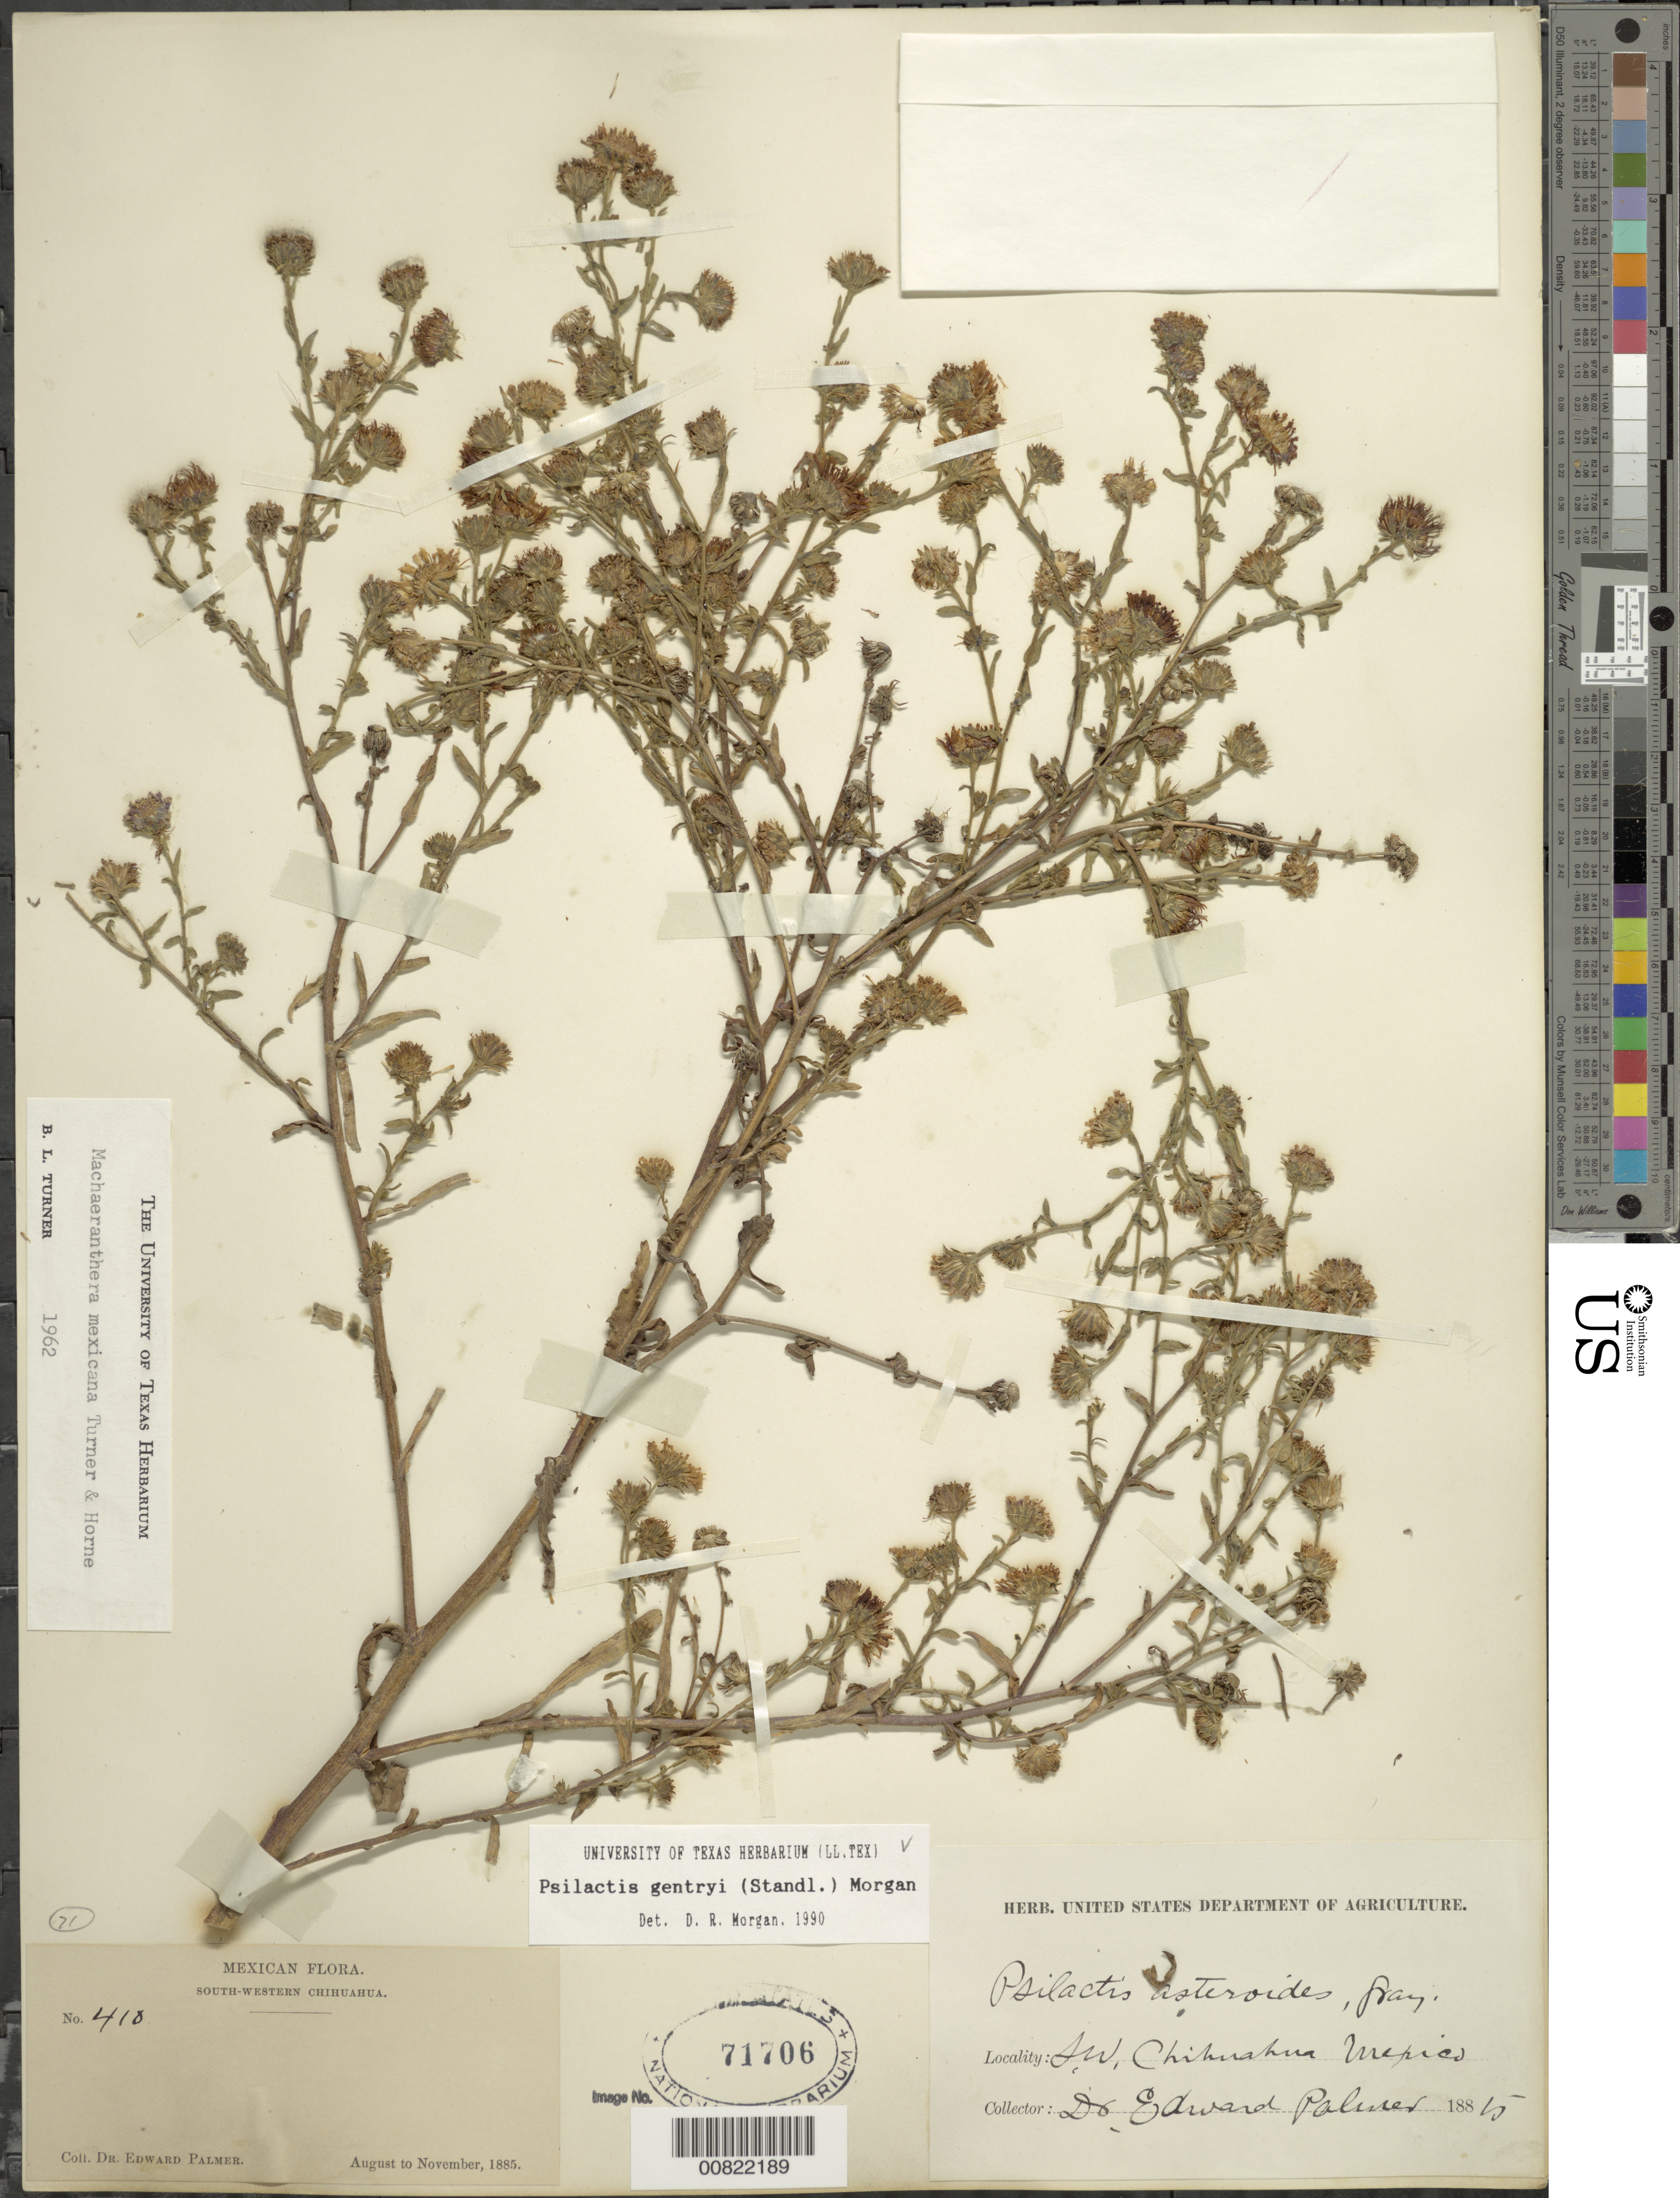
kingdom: Plantae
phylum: Tracheophyta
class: Magnoliopsida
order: Asterales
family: Asteraceae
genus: Psilactis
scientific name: Psilactis gentryi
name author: (Standl.) Morgan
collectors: E. Palmer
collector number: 410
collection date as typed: Aug 1885 to -- Nov 1885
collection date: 1885-08/1885-11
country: Mexico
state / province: Chihuahua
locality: South-Western Chihuahua.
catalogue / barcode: US 71706